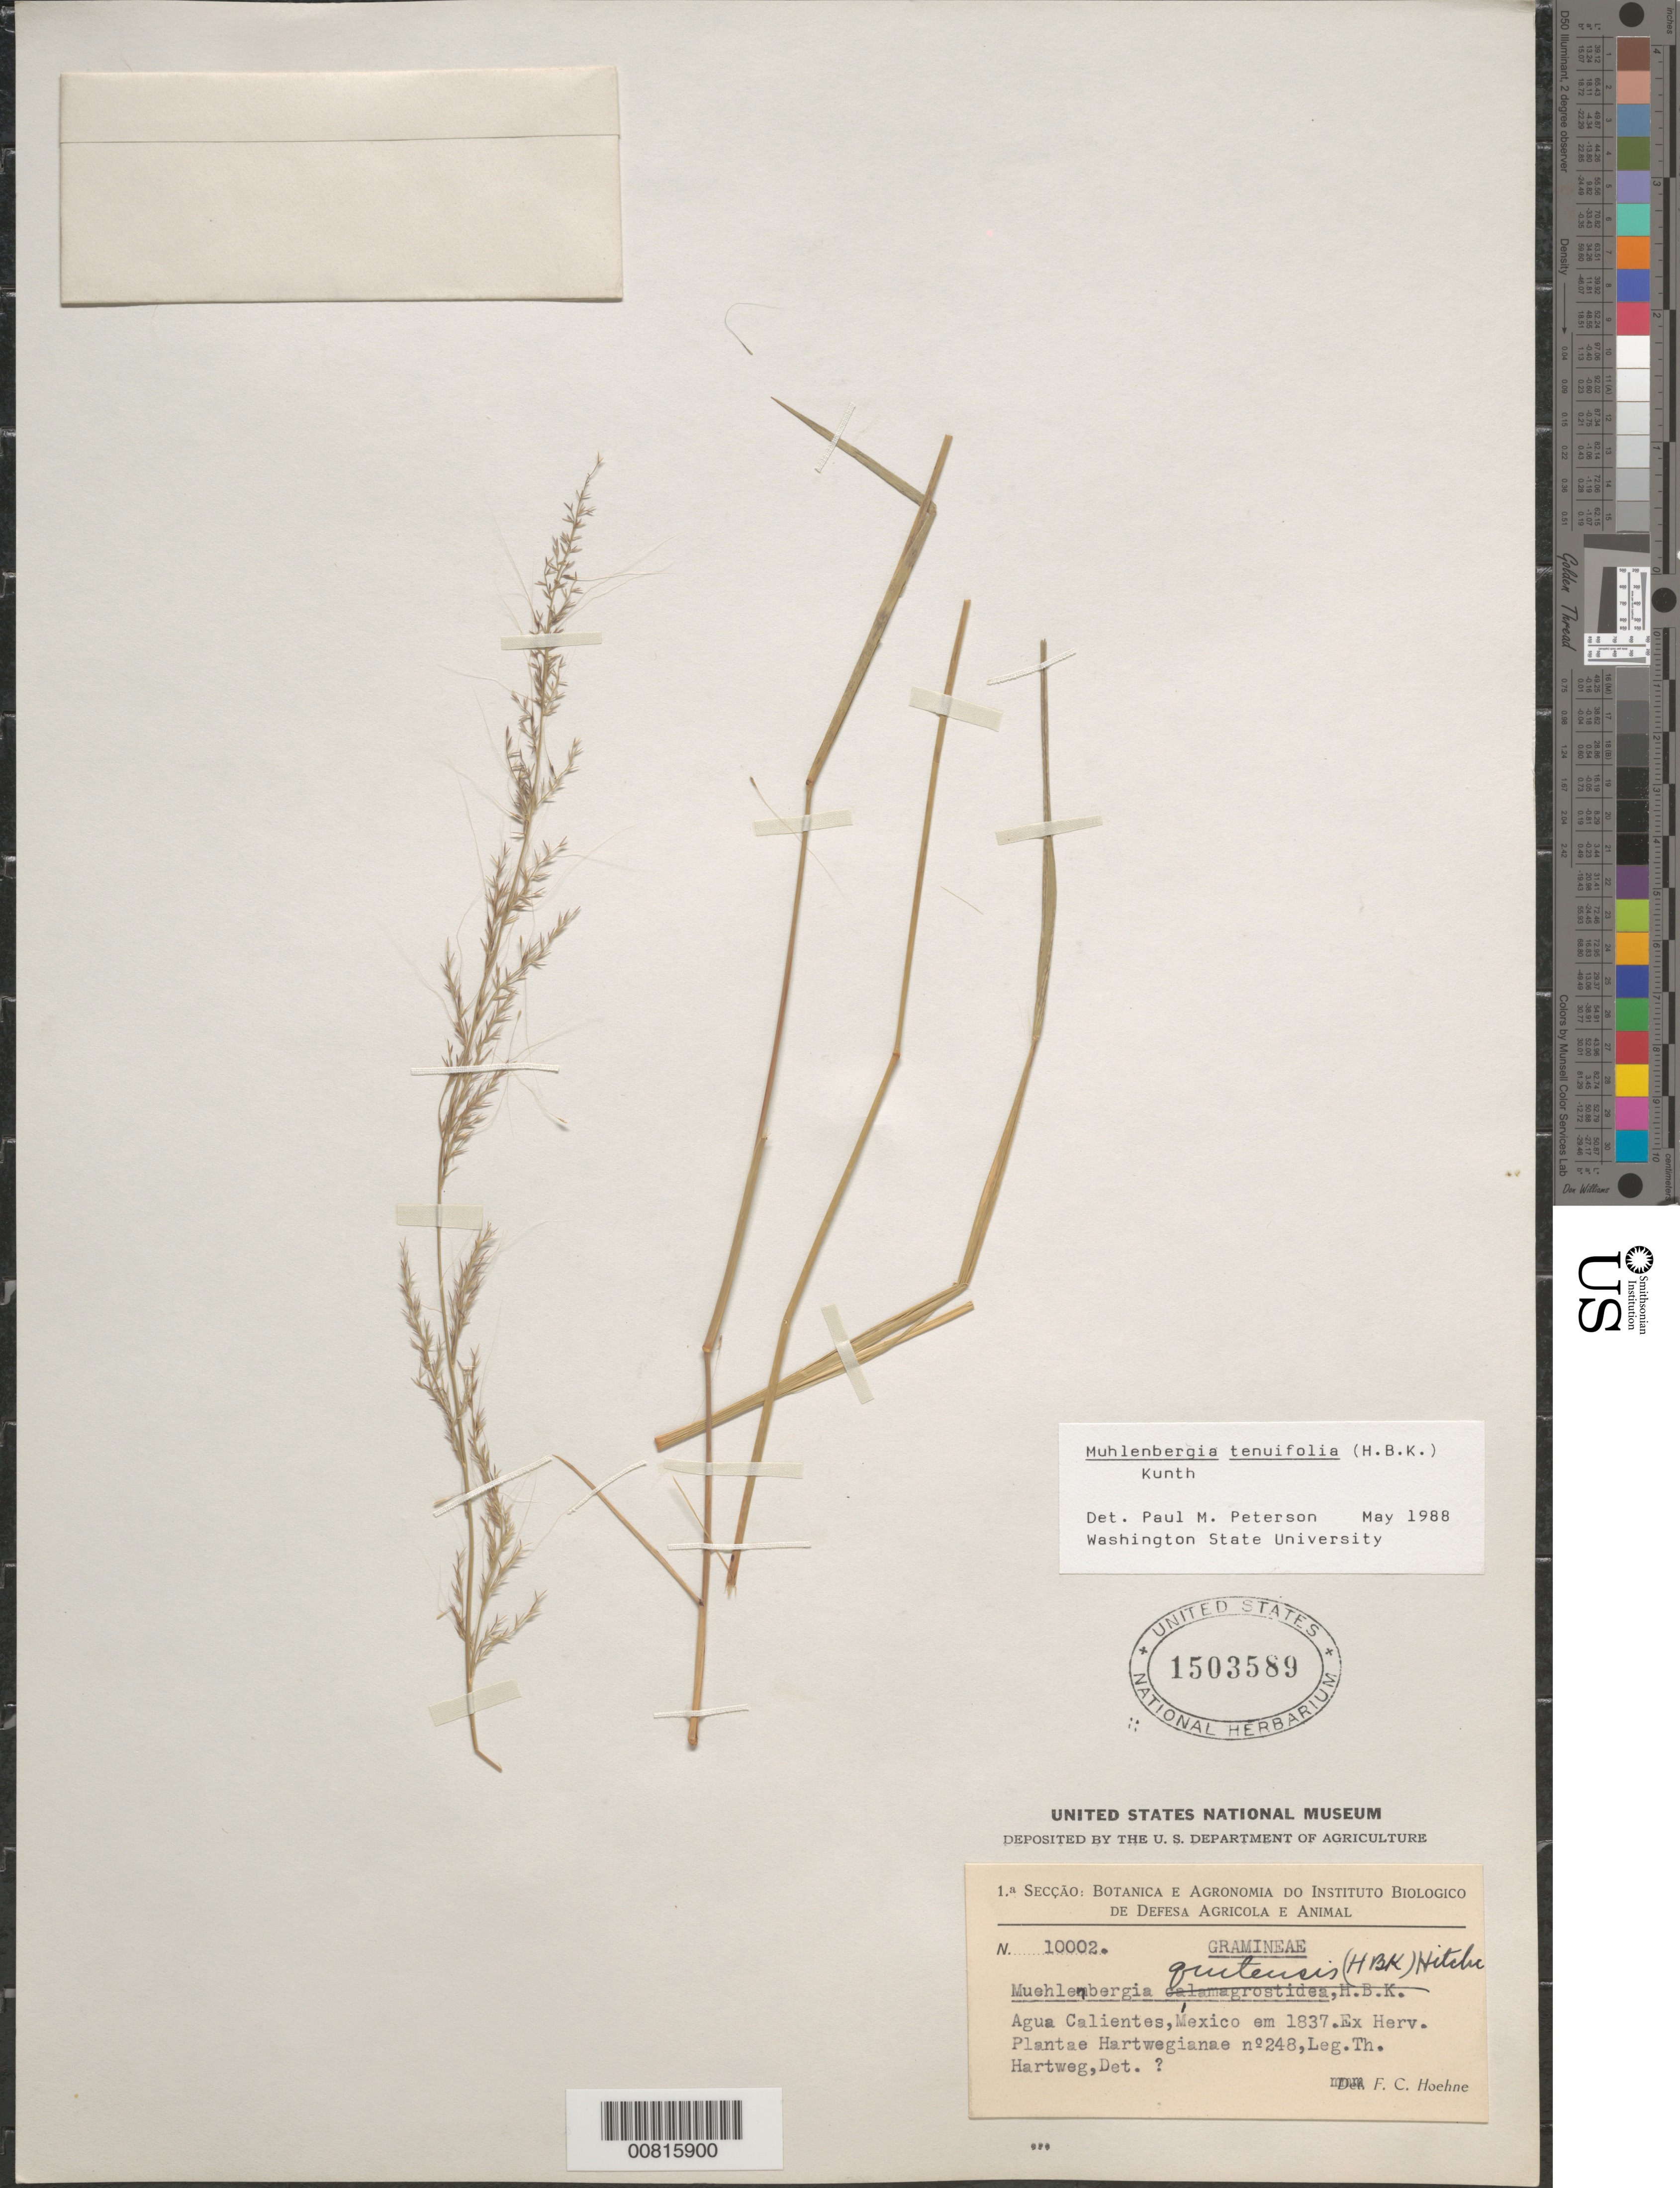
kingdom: Plantae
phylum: Tracheophyta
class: Liliopsida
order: Poales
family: Poaceae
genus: Muhlenbergia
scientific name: Muhlenbergia tenuifolia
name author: (Kunth) Kunth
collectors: K. T. Hartweg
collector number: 10002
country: Mexico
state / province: Aguascalientes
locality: Aguascalientes, mpio. Aguascalientes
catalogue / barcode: US 1503589